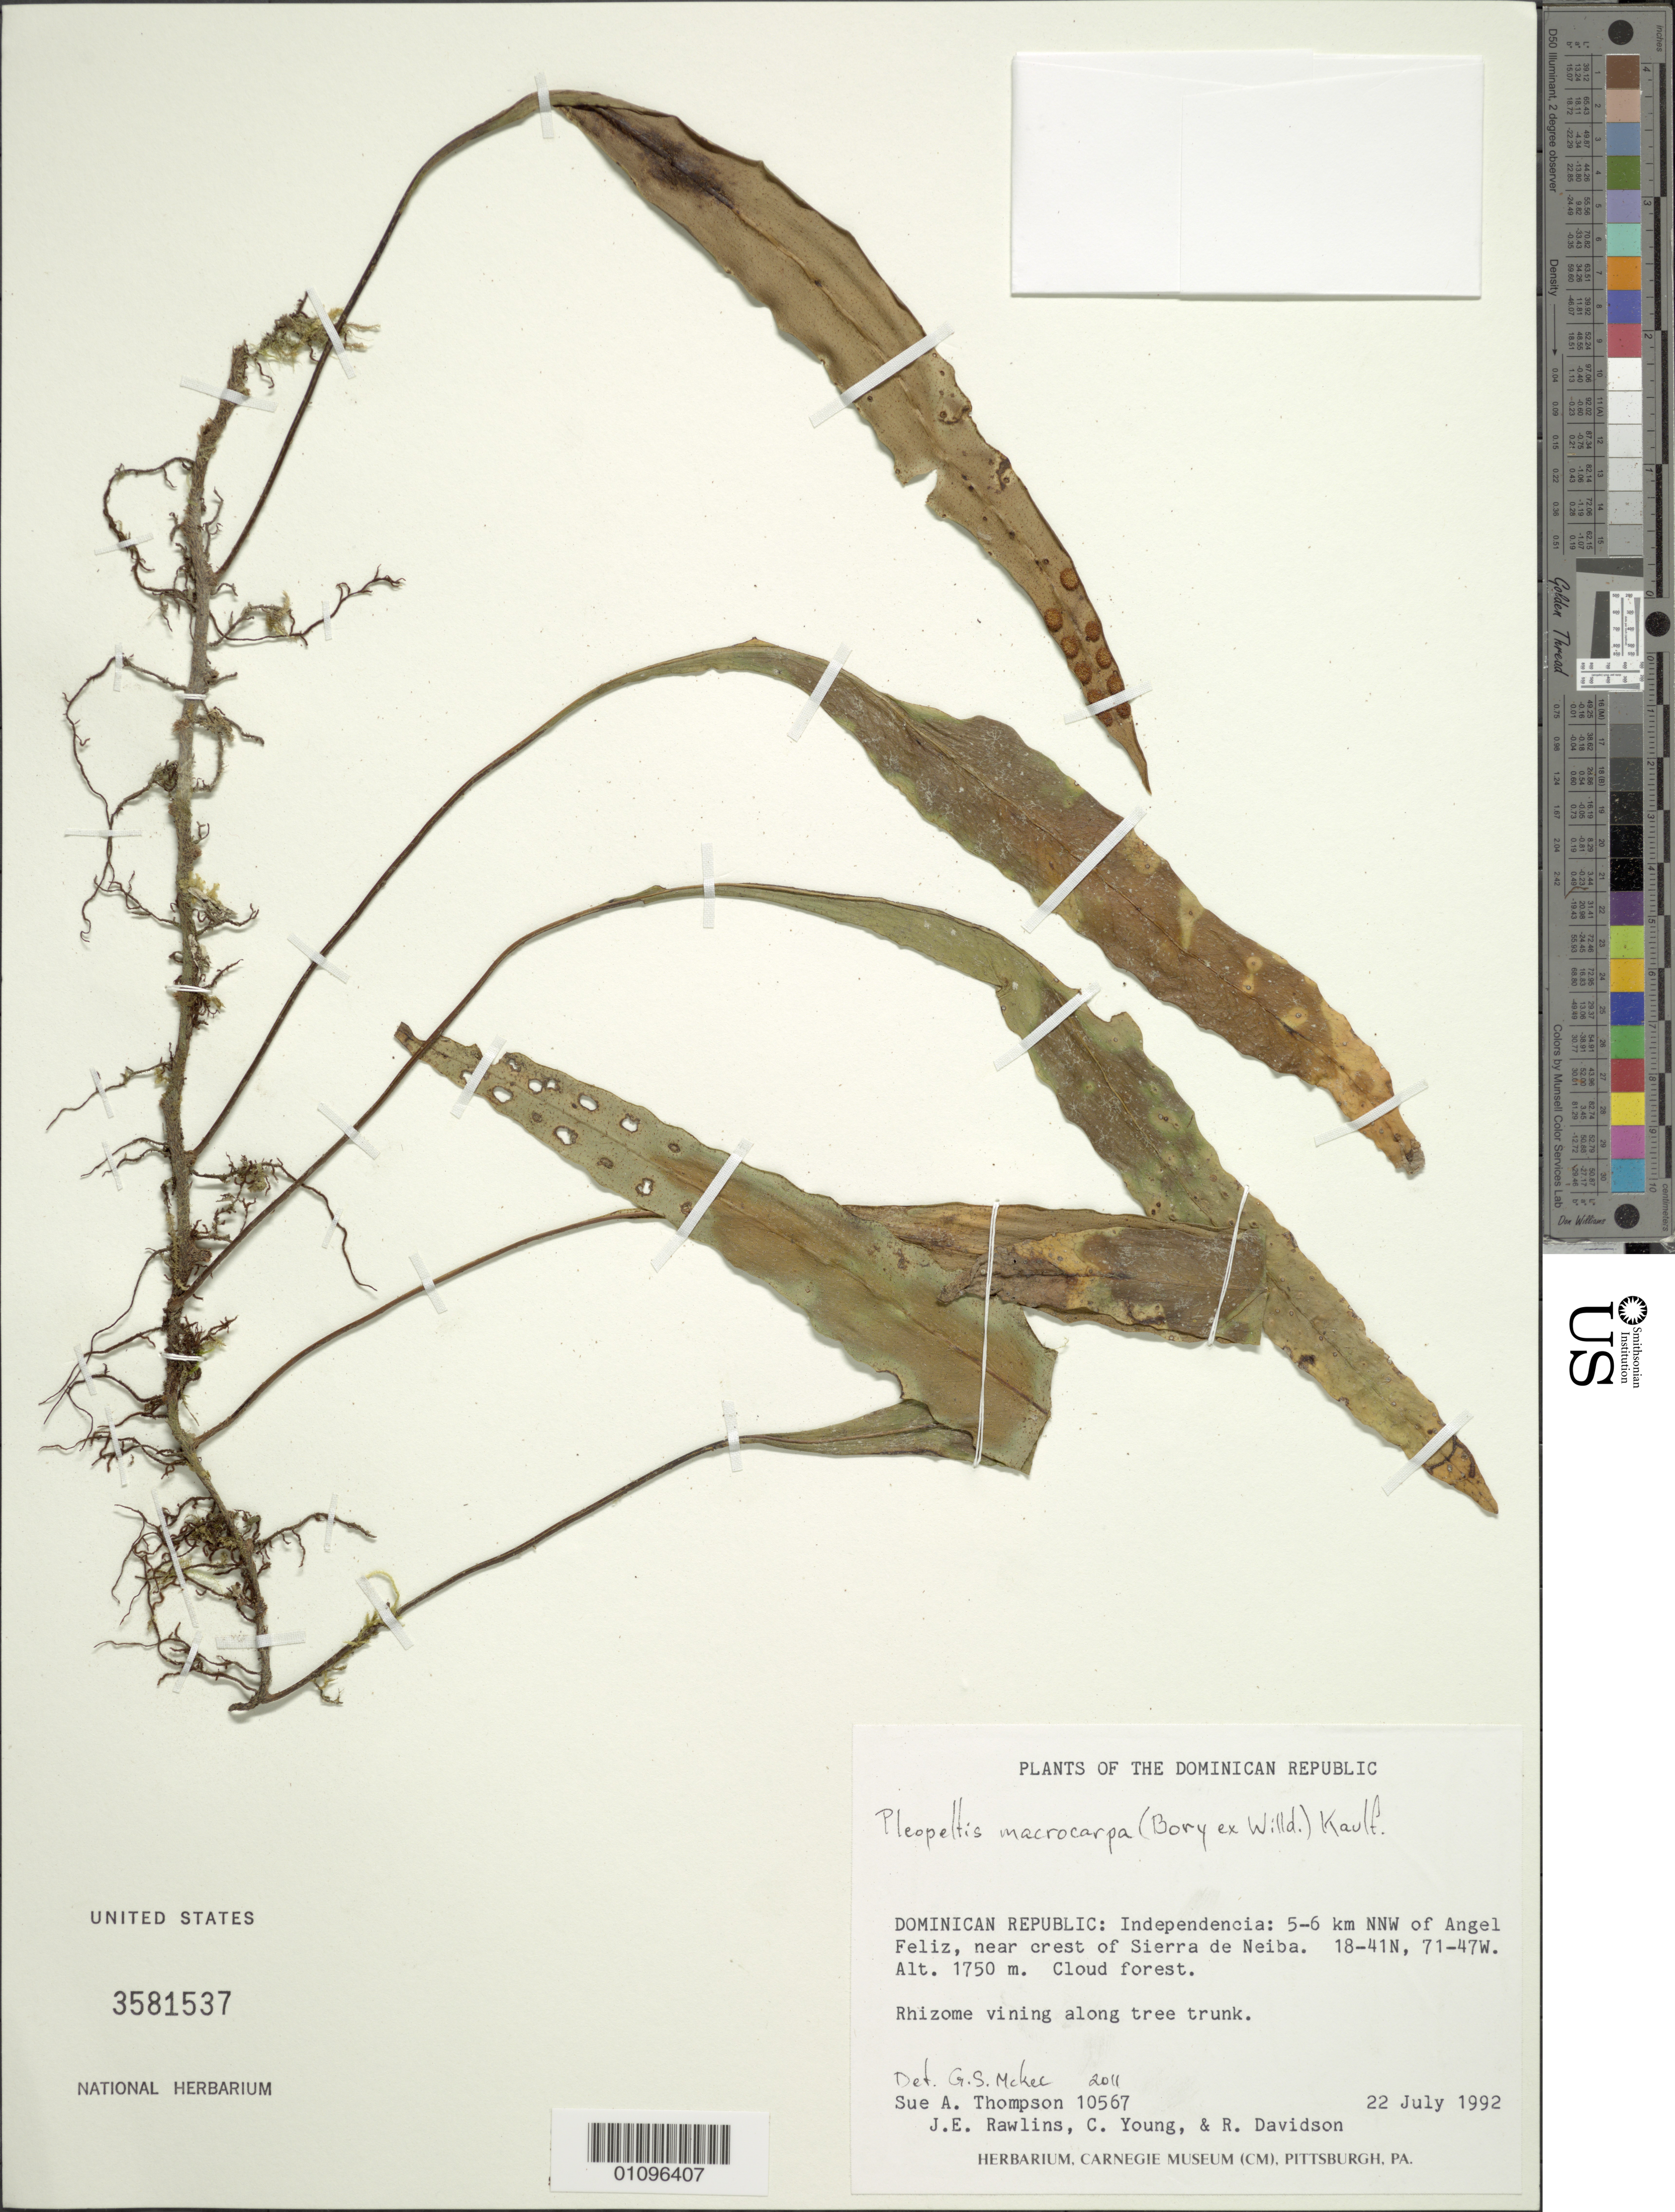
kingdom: Plantae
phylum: Tracheophyta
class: Polypodiopsida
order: Polypodiales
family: Polypodiaceae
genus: Pleopeltis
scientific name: Pleopeltis x leucospora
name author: (Klotzsch) L.B. Moore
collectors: S. A. Thompson, J. Rawlins, C. Young & R. Davidson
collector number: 10567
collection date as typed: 22 Jul 1992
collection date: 1992-07-22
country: Dominican Republic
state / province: Independencia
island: Hispaniola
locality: Angel Feliz, 5-6 km NNW of, near crest of Sierra de Neiba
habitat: Cloud forest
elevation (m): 1750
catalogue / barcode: US 3581537